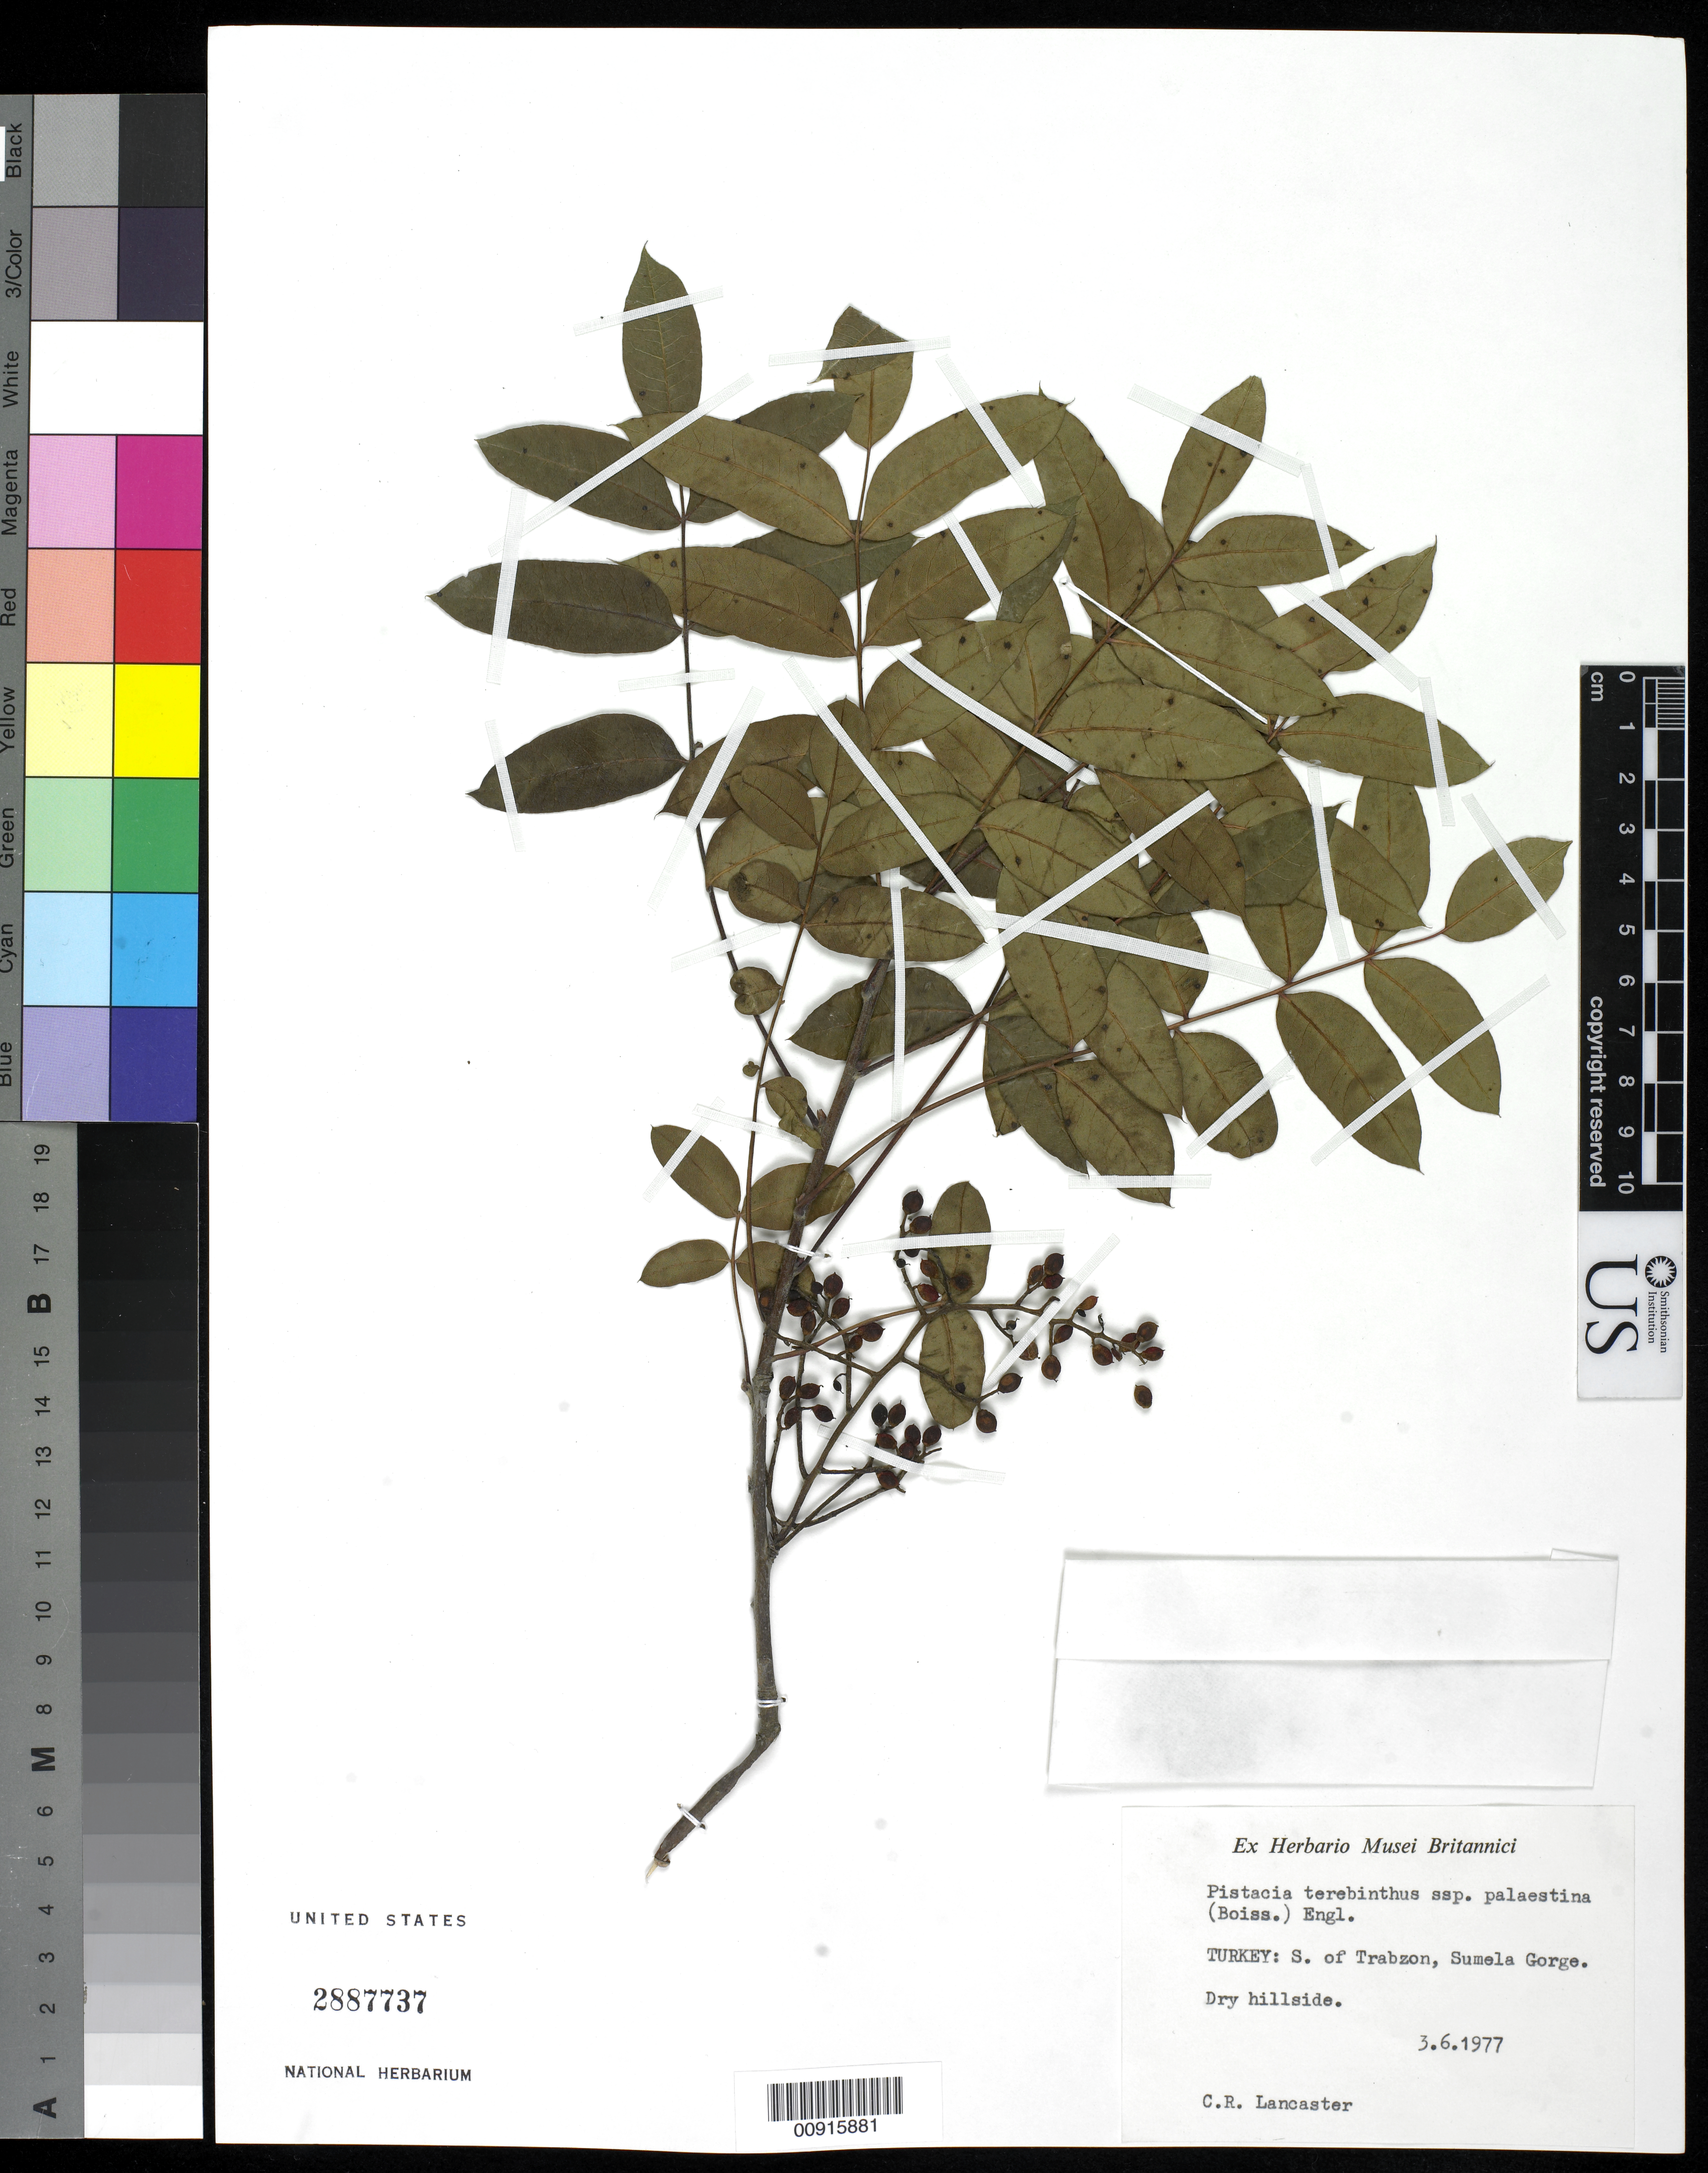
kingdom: Plantae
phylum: Tracheophyta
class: Magnoliopsida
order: Sapindales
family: Anacardiaceae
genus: Pistacia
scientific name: Pistacia vera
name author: L.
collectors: C. Lancaster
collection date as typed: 06 Mar 1977 or 03 Jun 1977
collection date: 1977-03-06 or 1977-06-03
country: Turkey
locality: S. of Trabzon, Sumel Gorge.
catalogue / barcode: US 2887737